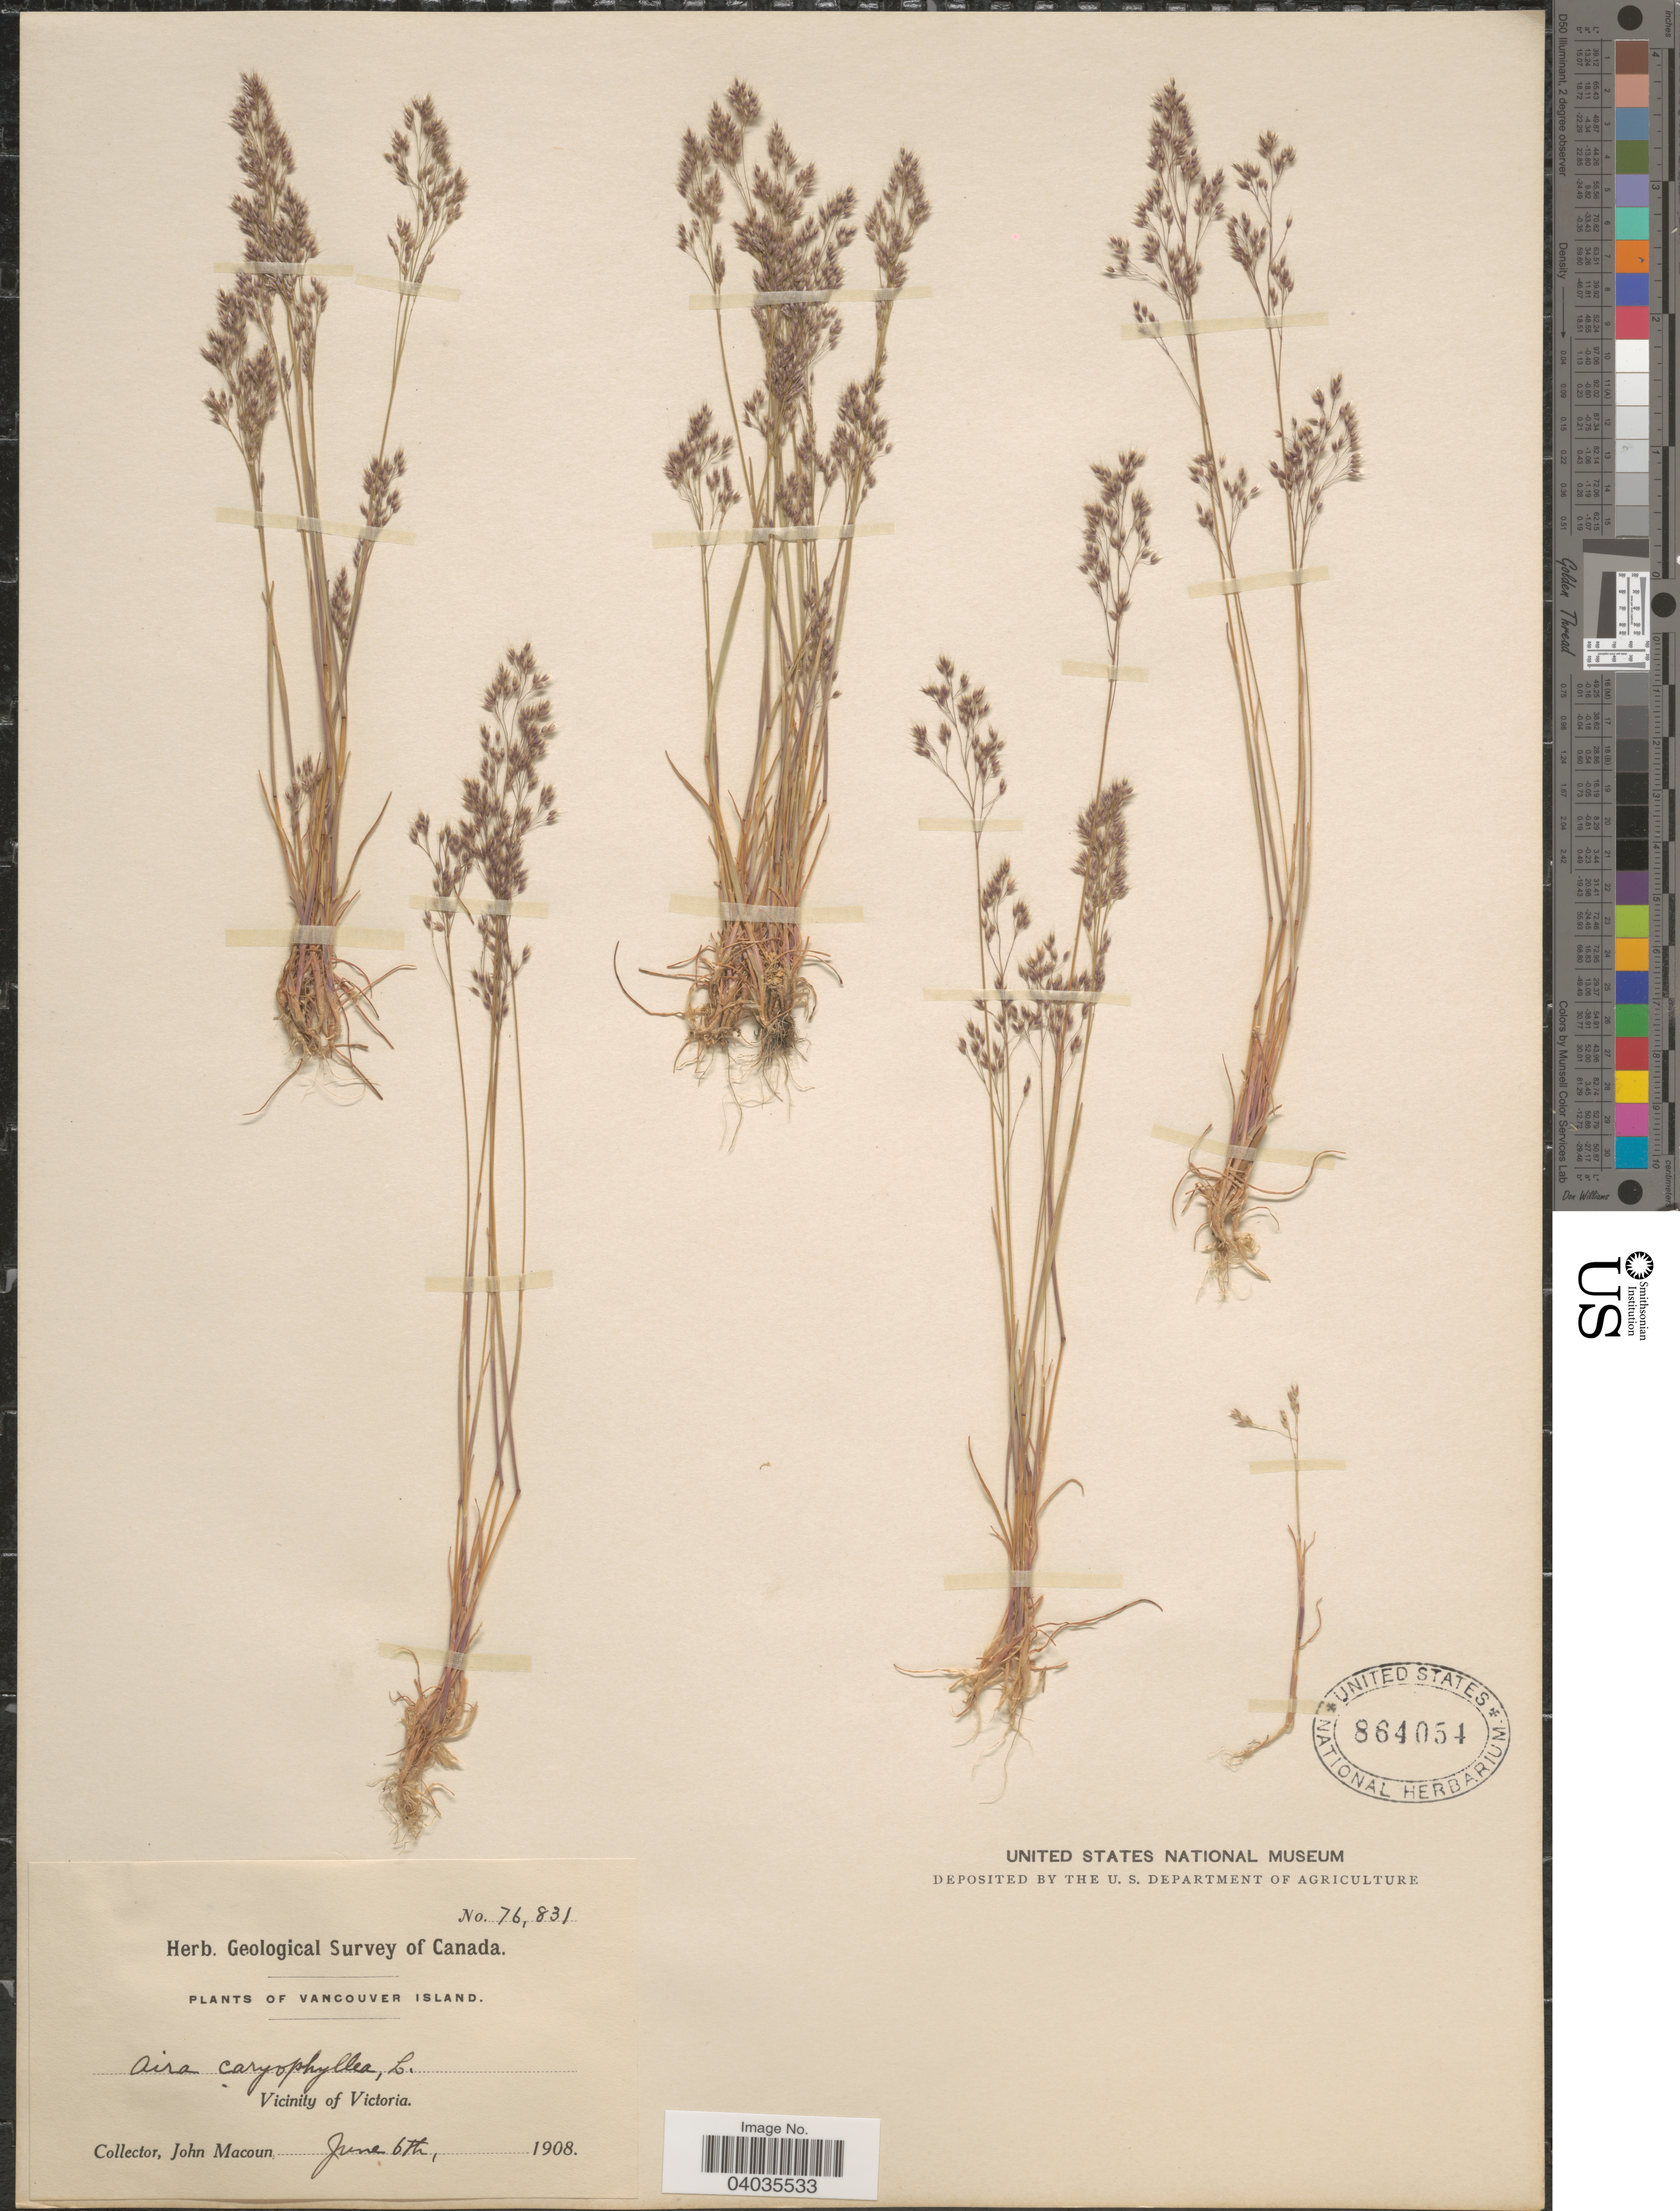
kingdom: Plantae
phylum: Tracheophyta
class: Liliopsida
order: Poales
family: Poaceae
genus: Aira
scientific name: Aira caryophyllea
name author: L.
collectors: J. Macoun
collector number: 76831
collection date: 1908-06-06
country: Canada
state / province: British Columbia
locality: Vancouver Island. Vicinity of Victoria.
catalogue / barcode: US 864054